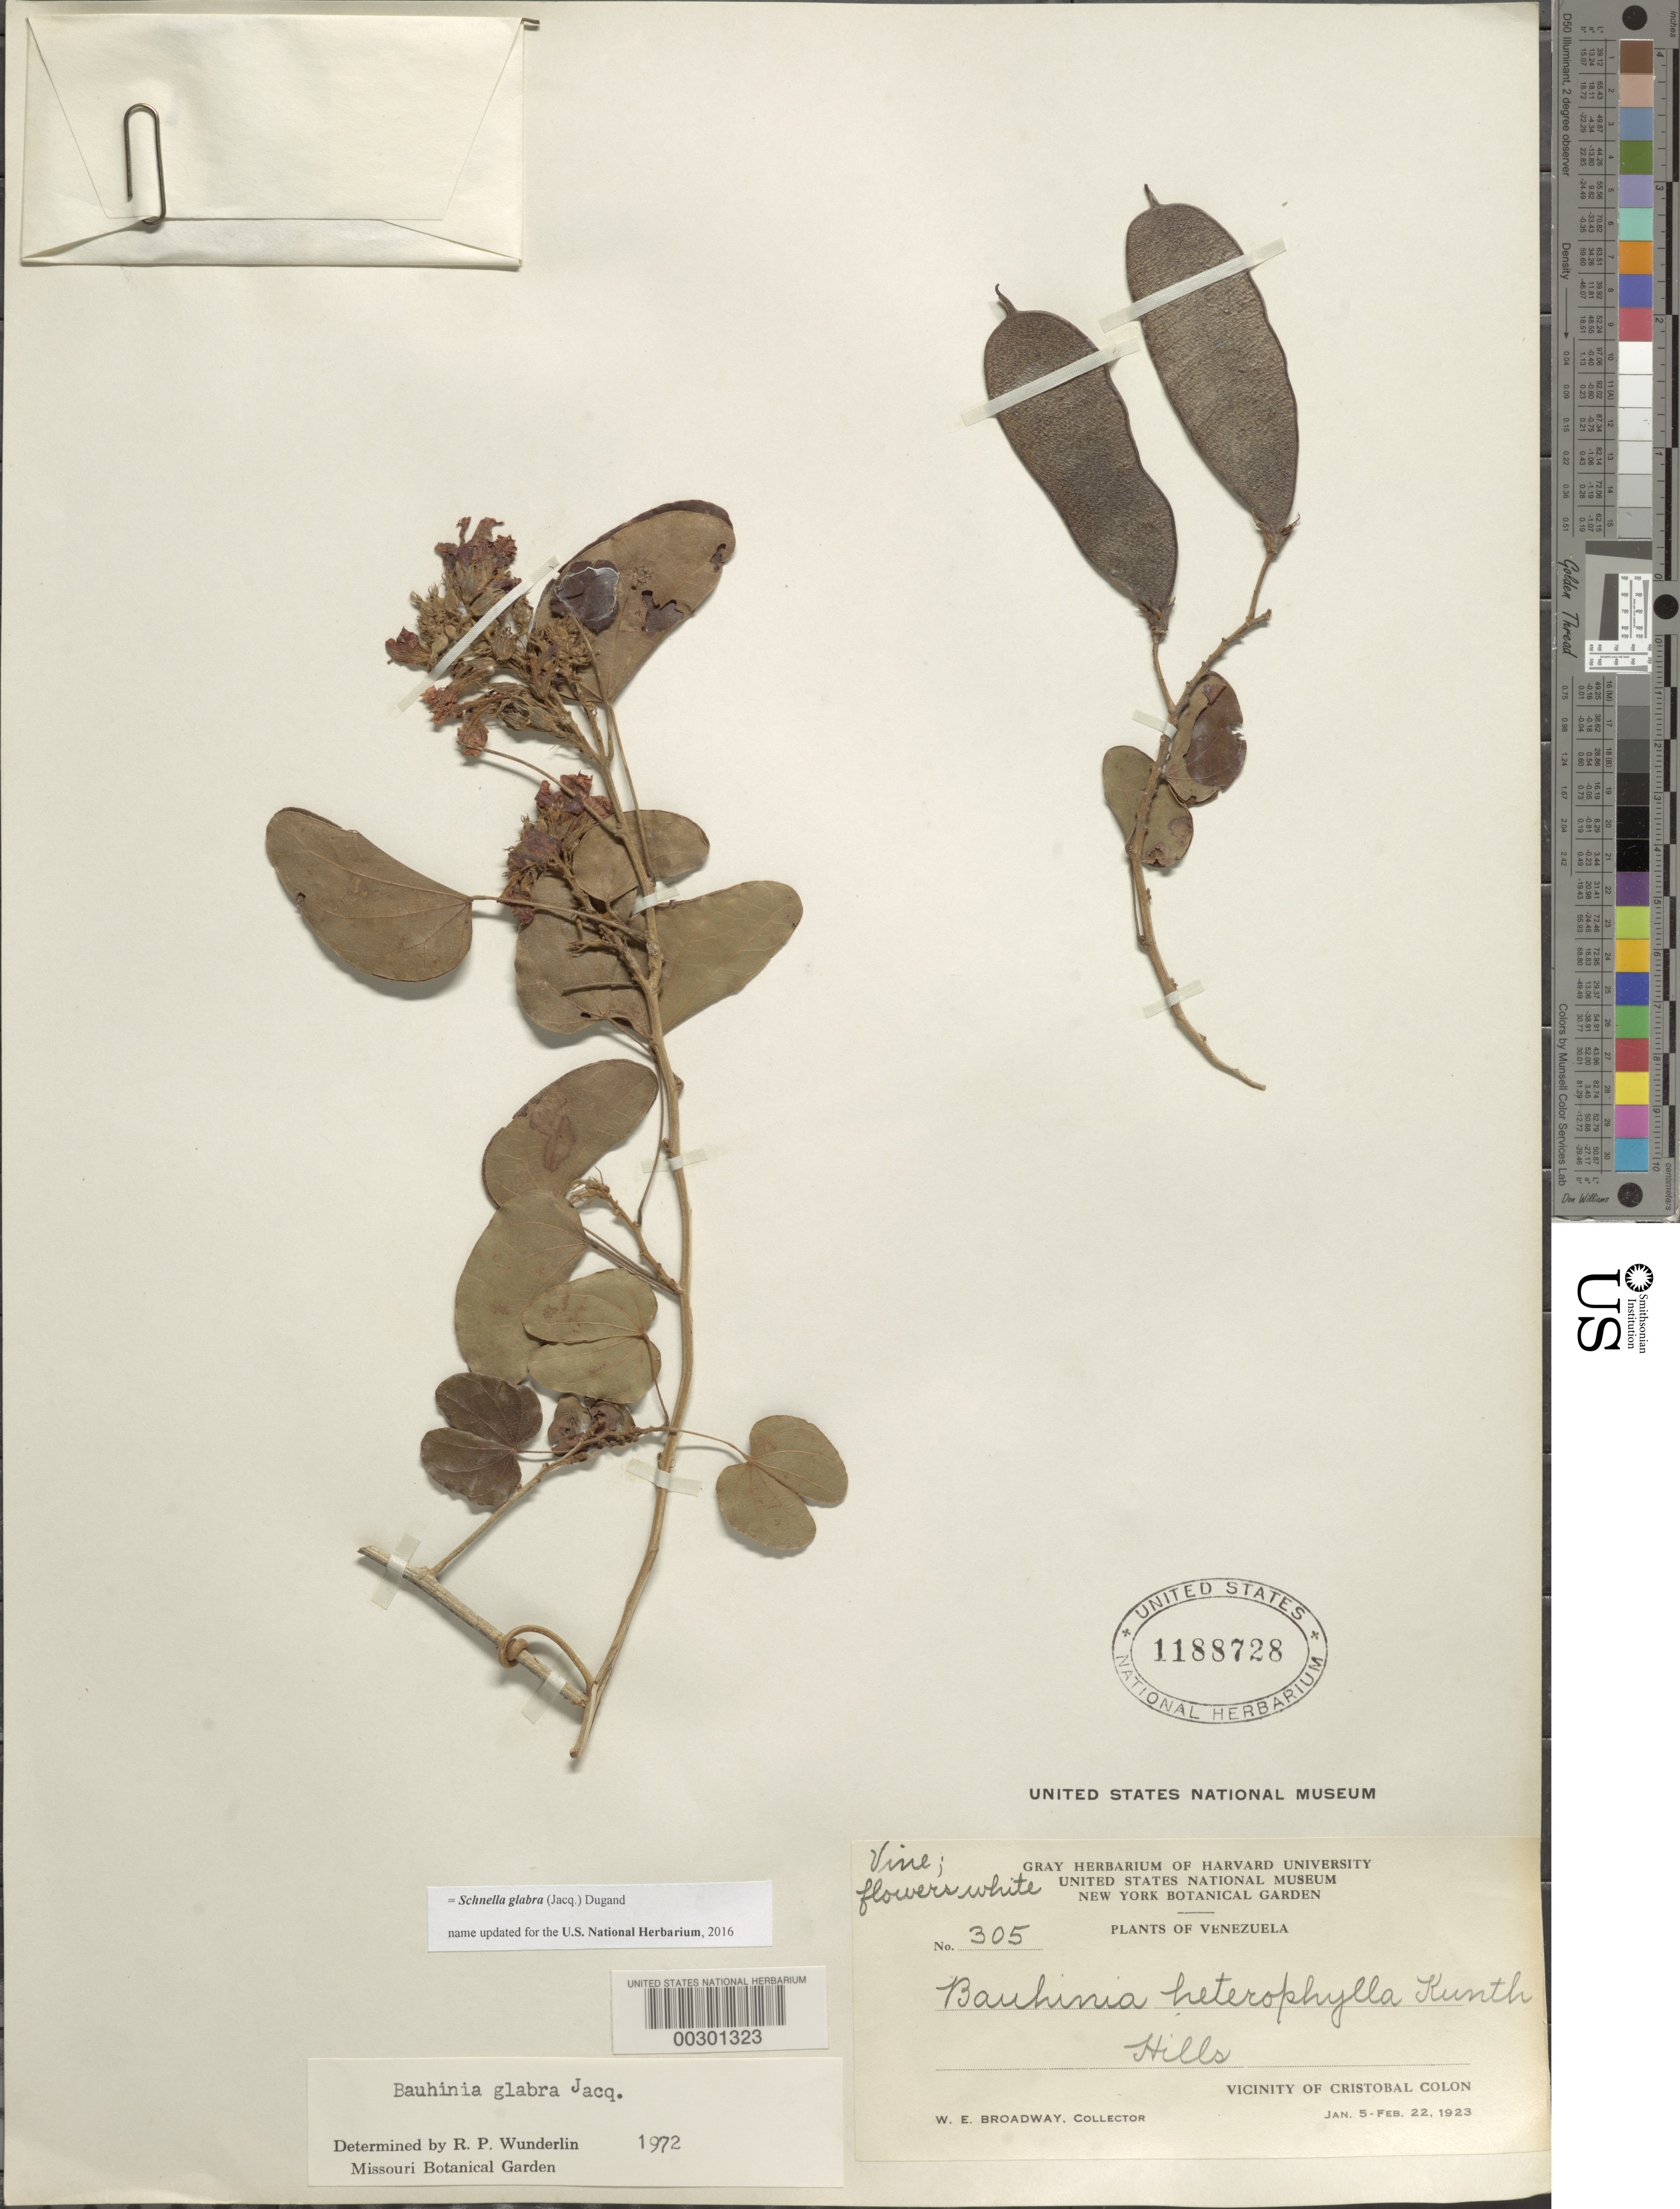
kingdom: Plantae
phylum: Tracheophyta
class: Magnoliopsida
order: Fabales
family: Fabaceae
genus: Schnella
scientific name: Schnella glabra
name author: (Jacq.) Dugand G.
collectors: W. E. Broadway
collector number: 305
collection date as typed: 05 Jan 1923 to 22 Feb 1923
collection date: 1923-01-05/1923-02-22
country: Venezuela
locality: Vicinity of Cristobal Colon.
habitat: Hills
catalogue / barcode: US 1188728